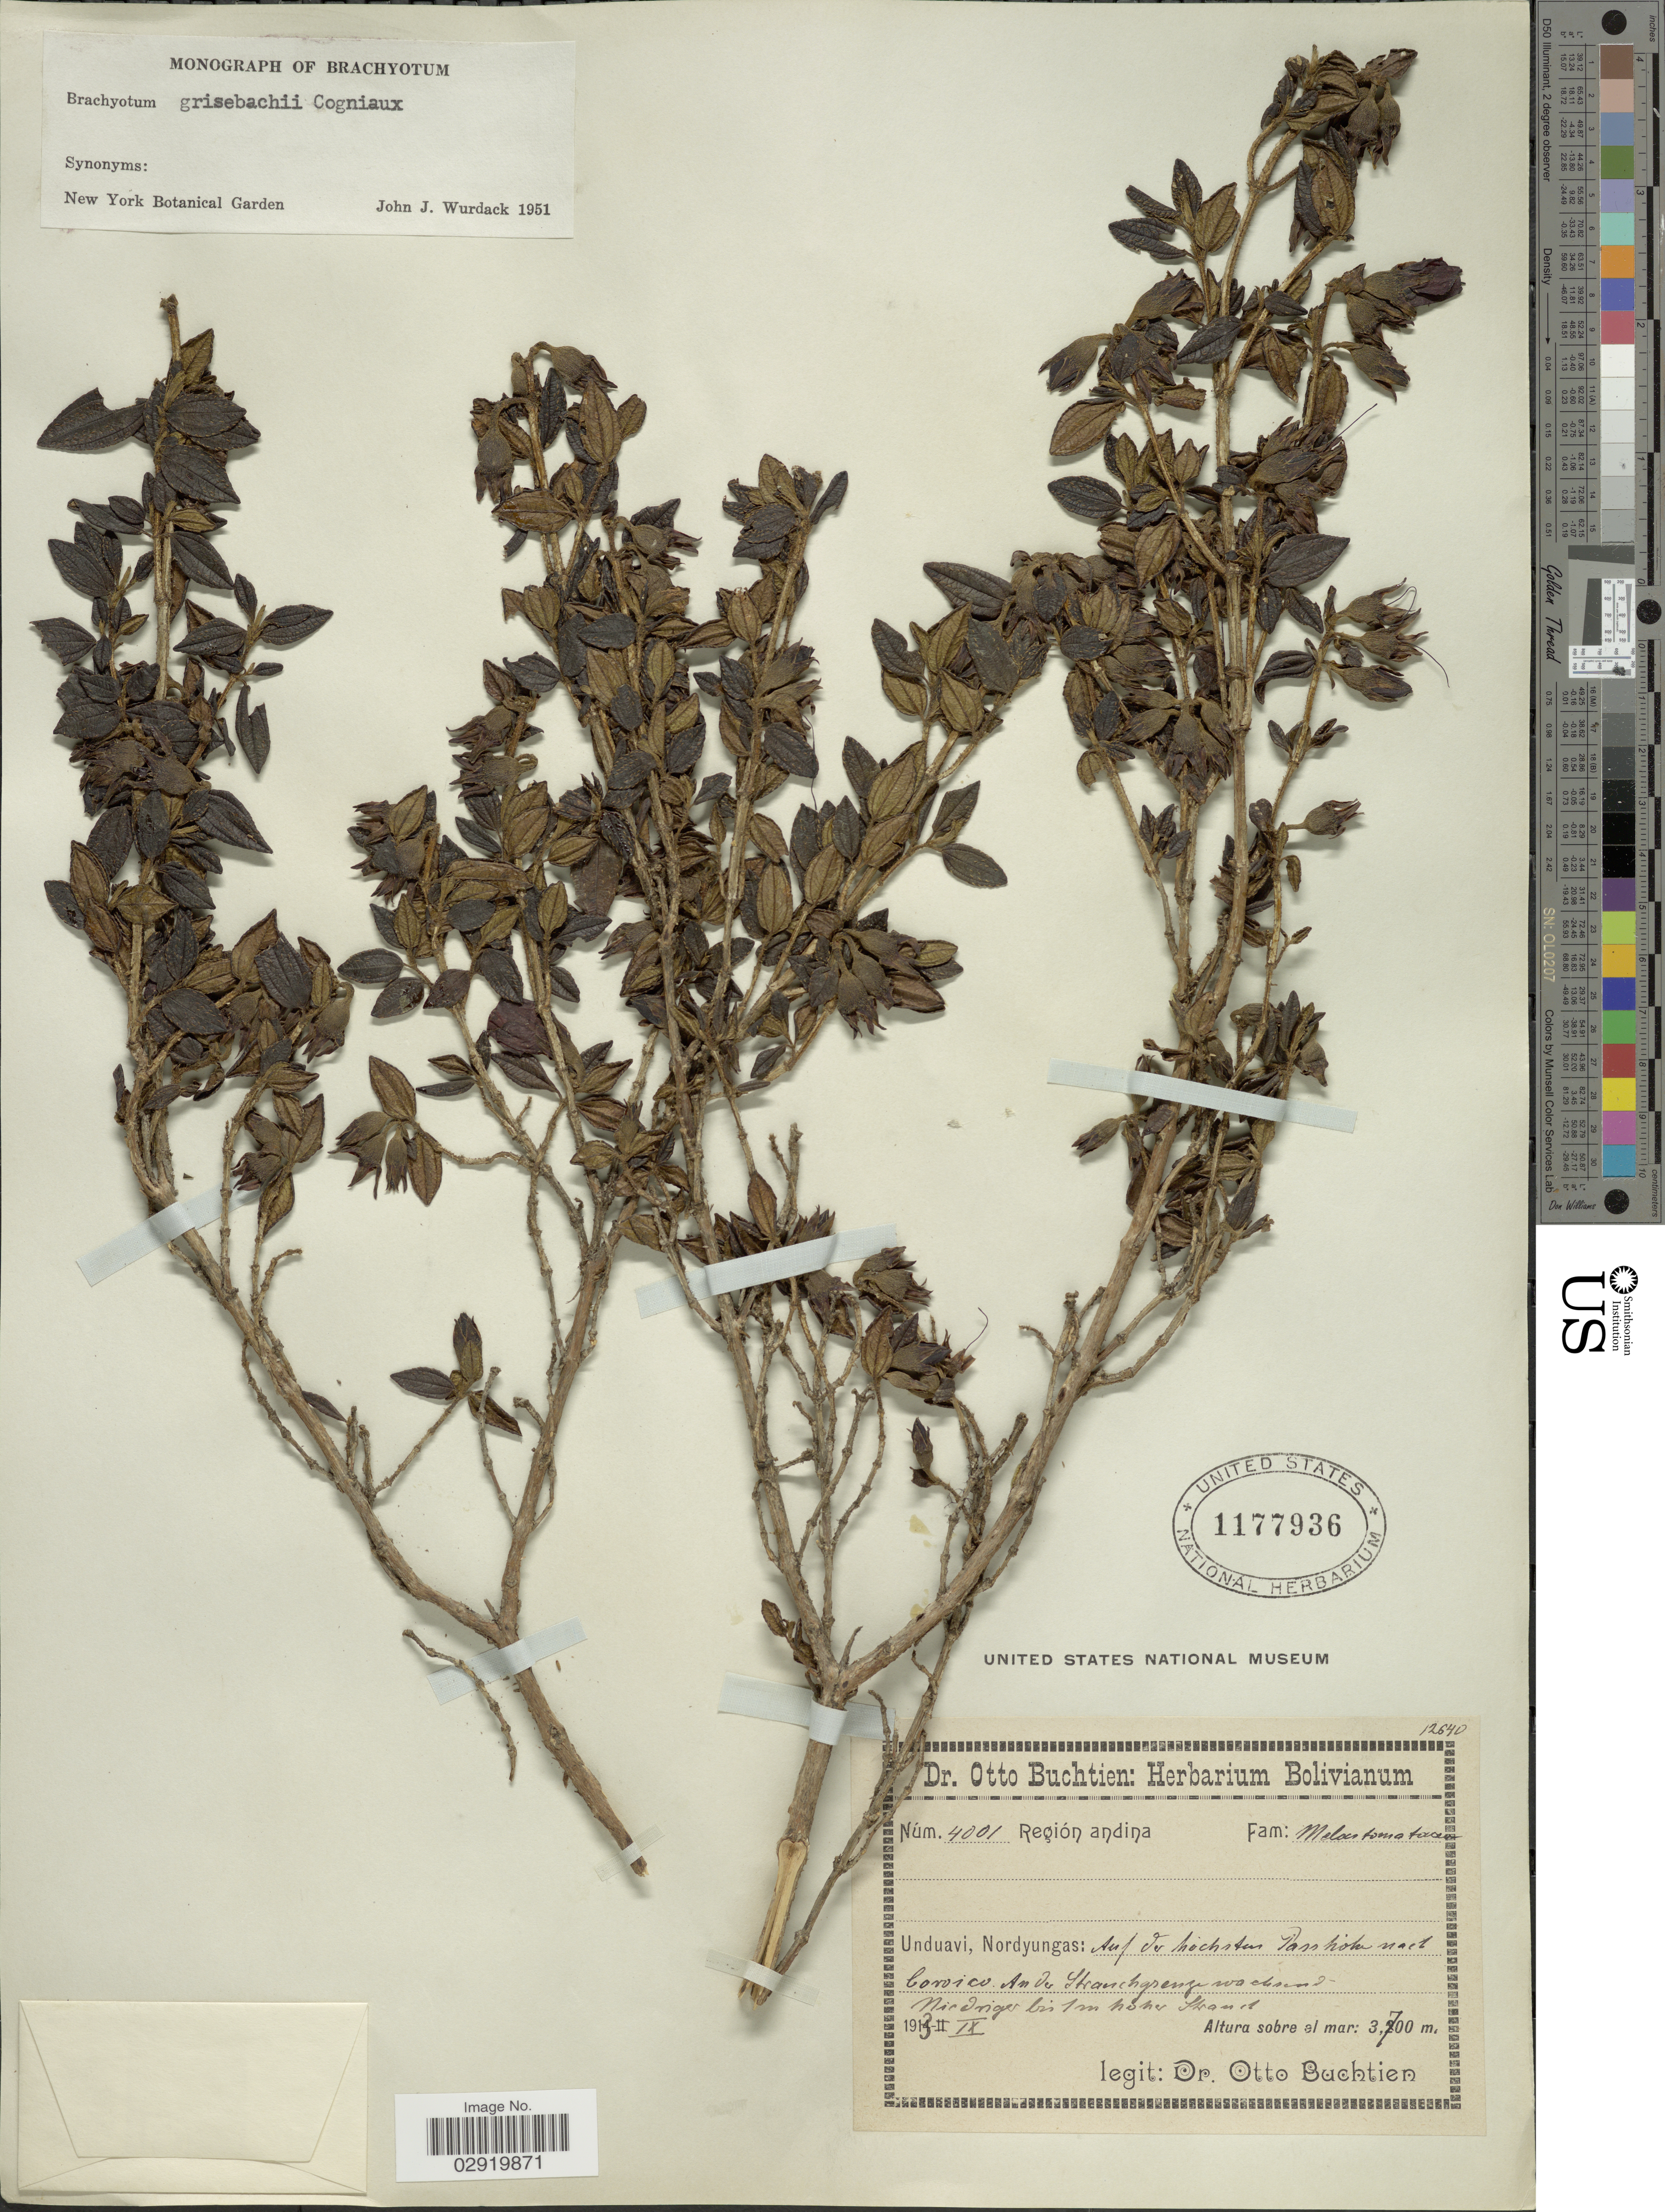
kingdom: Plantae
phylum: Tracheophyta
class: Magnoliopsida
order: Myrtales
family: Melastomataceae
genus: Brachyotum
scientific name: Brachyotum grisebachii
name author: Cogn.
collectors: O. Buchtien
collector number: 4001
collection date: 1913-02/1913-09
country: Bolivia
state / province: La Paz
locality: Unduavi, Nordyungas: Auf der hochsten Pass hohe nach Coroico.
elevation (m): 3700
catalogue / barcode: US 1177936